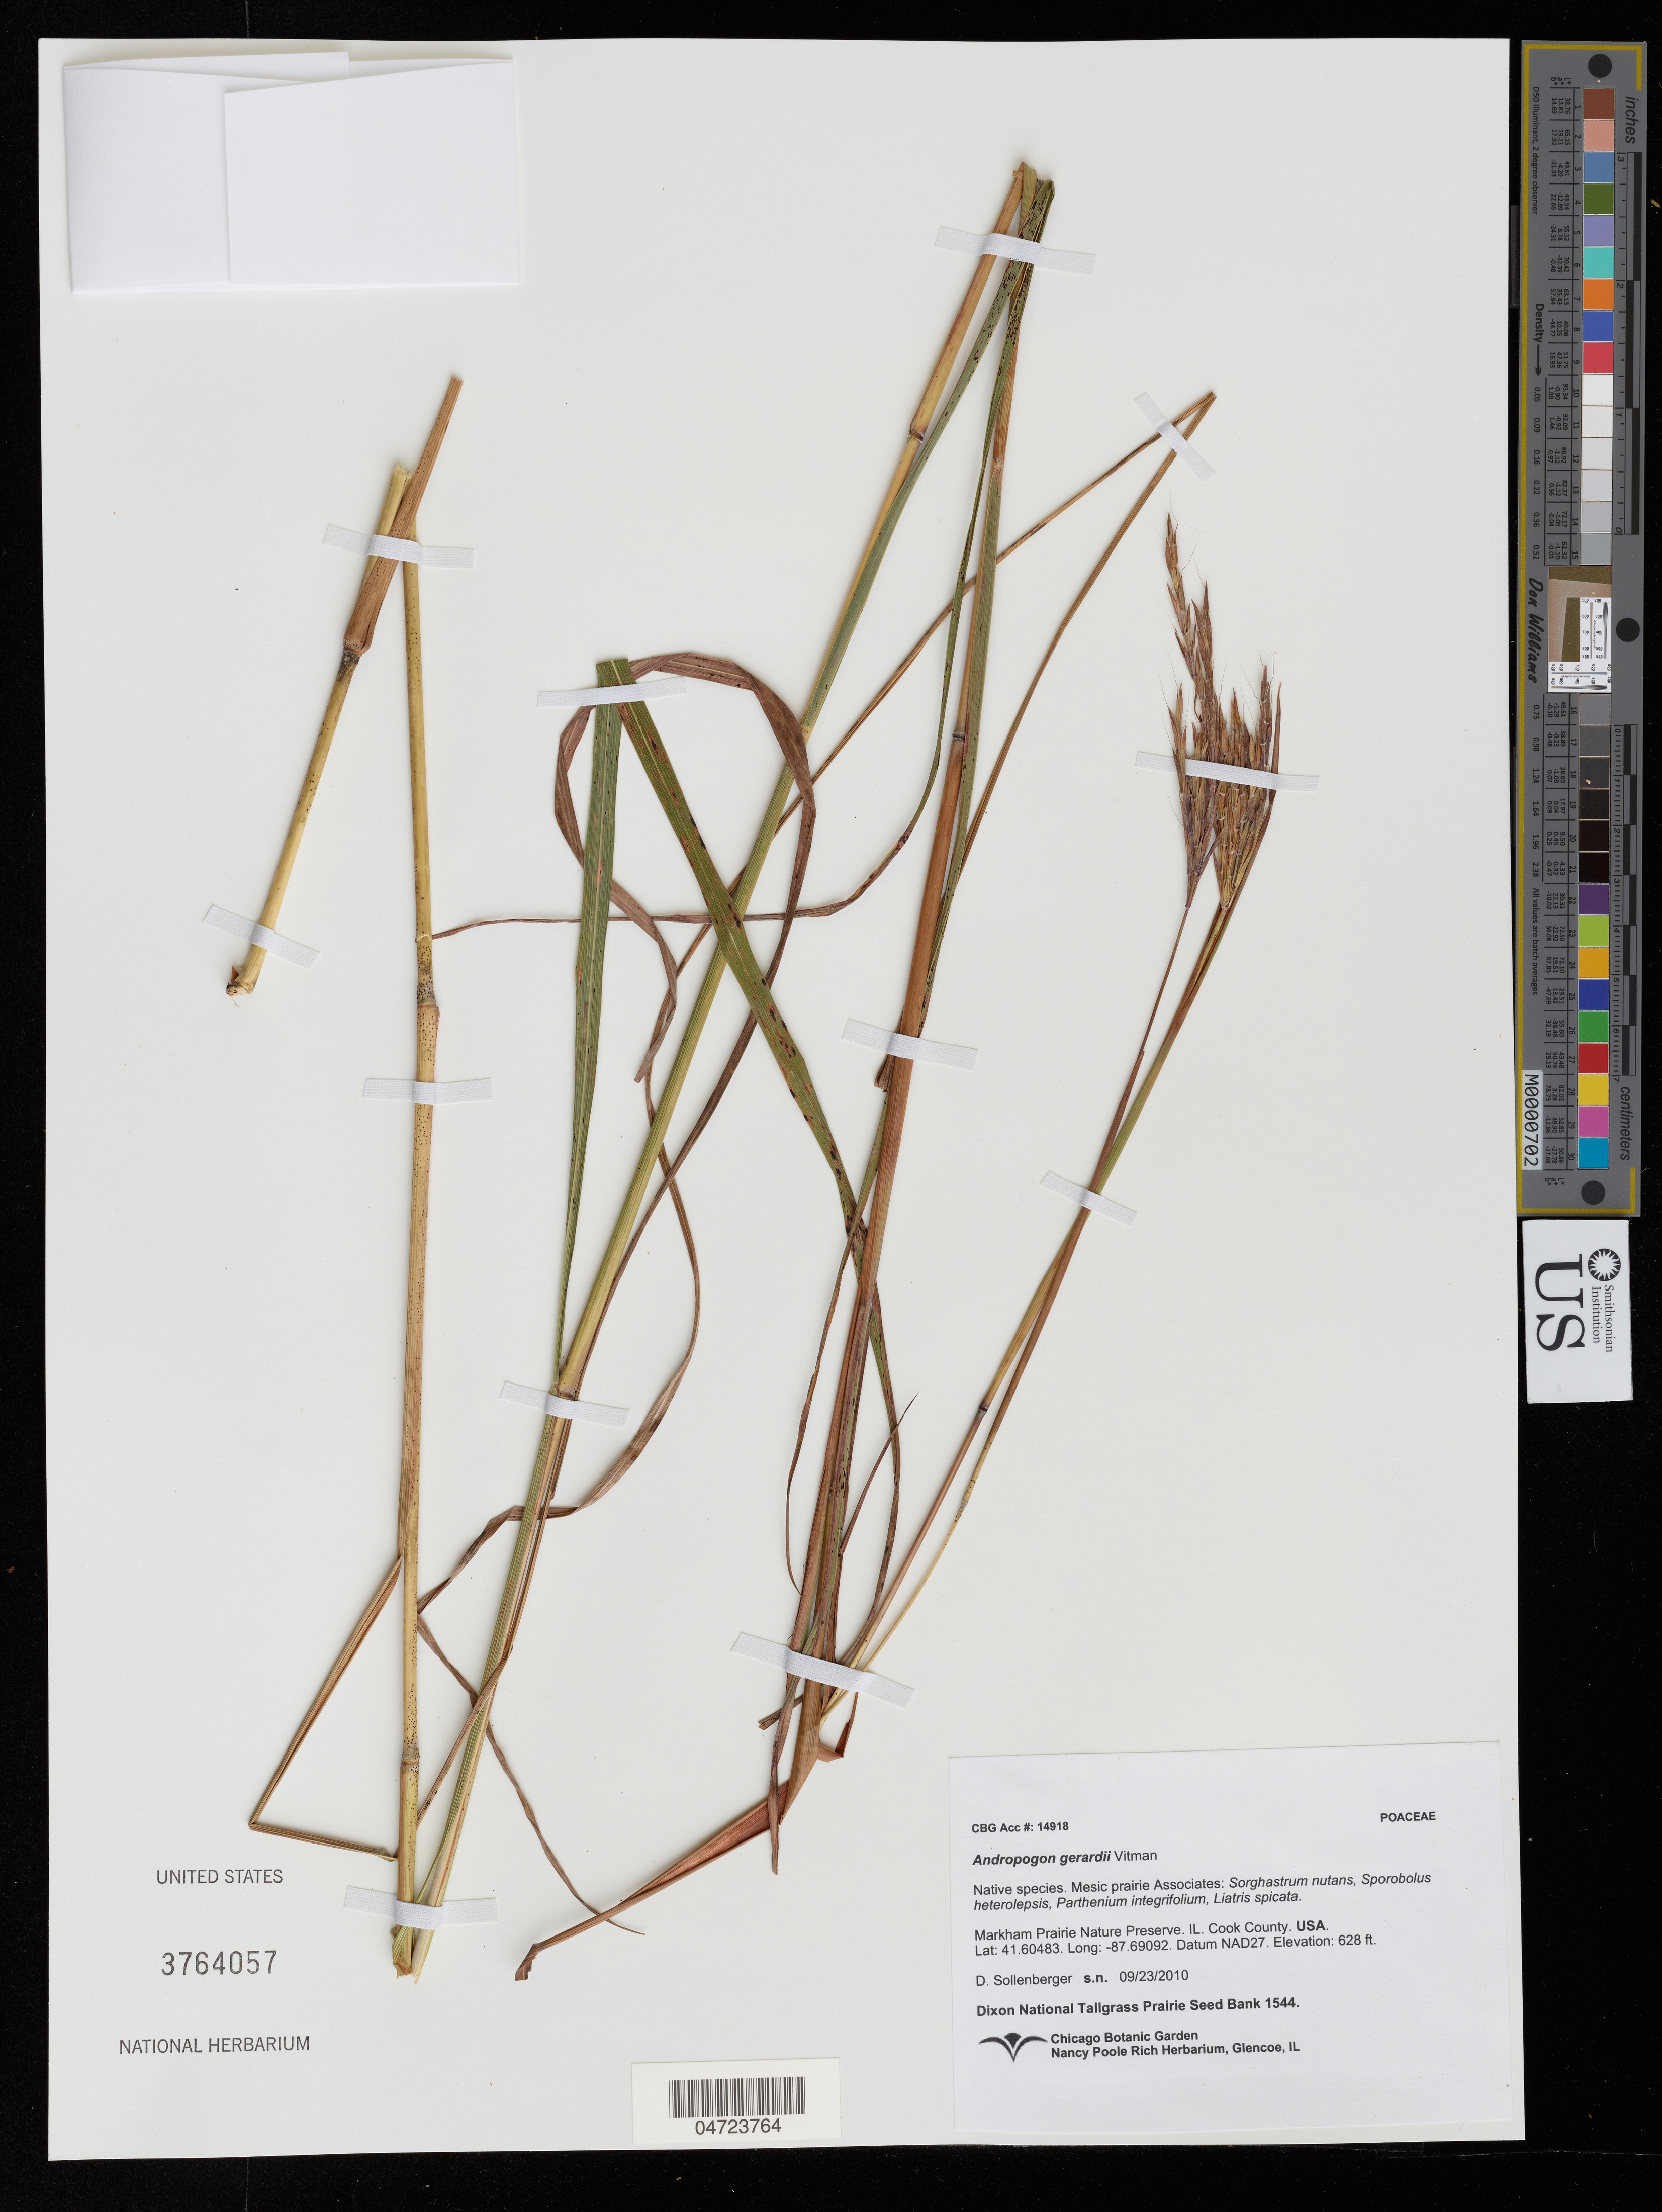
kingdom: Plantae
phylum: Tracheophyta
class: Liliopsida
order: Poales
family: Poaceae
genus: Andropogon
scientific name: Andropogon gerardii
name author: Vitman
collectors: D. Sollenberger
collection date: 2010-09-23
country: United States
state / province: Illinois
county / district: Cook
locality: Markham Prairie Nature Preserve. Cook County.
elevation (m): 191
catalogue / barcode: US 3764057